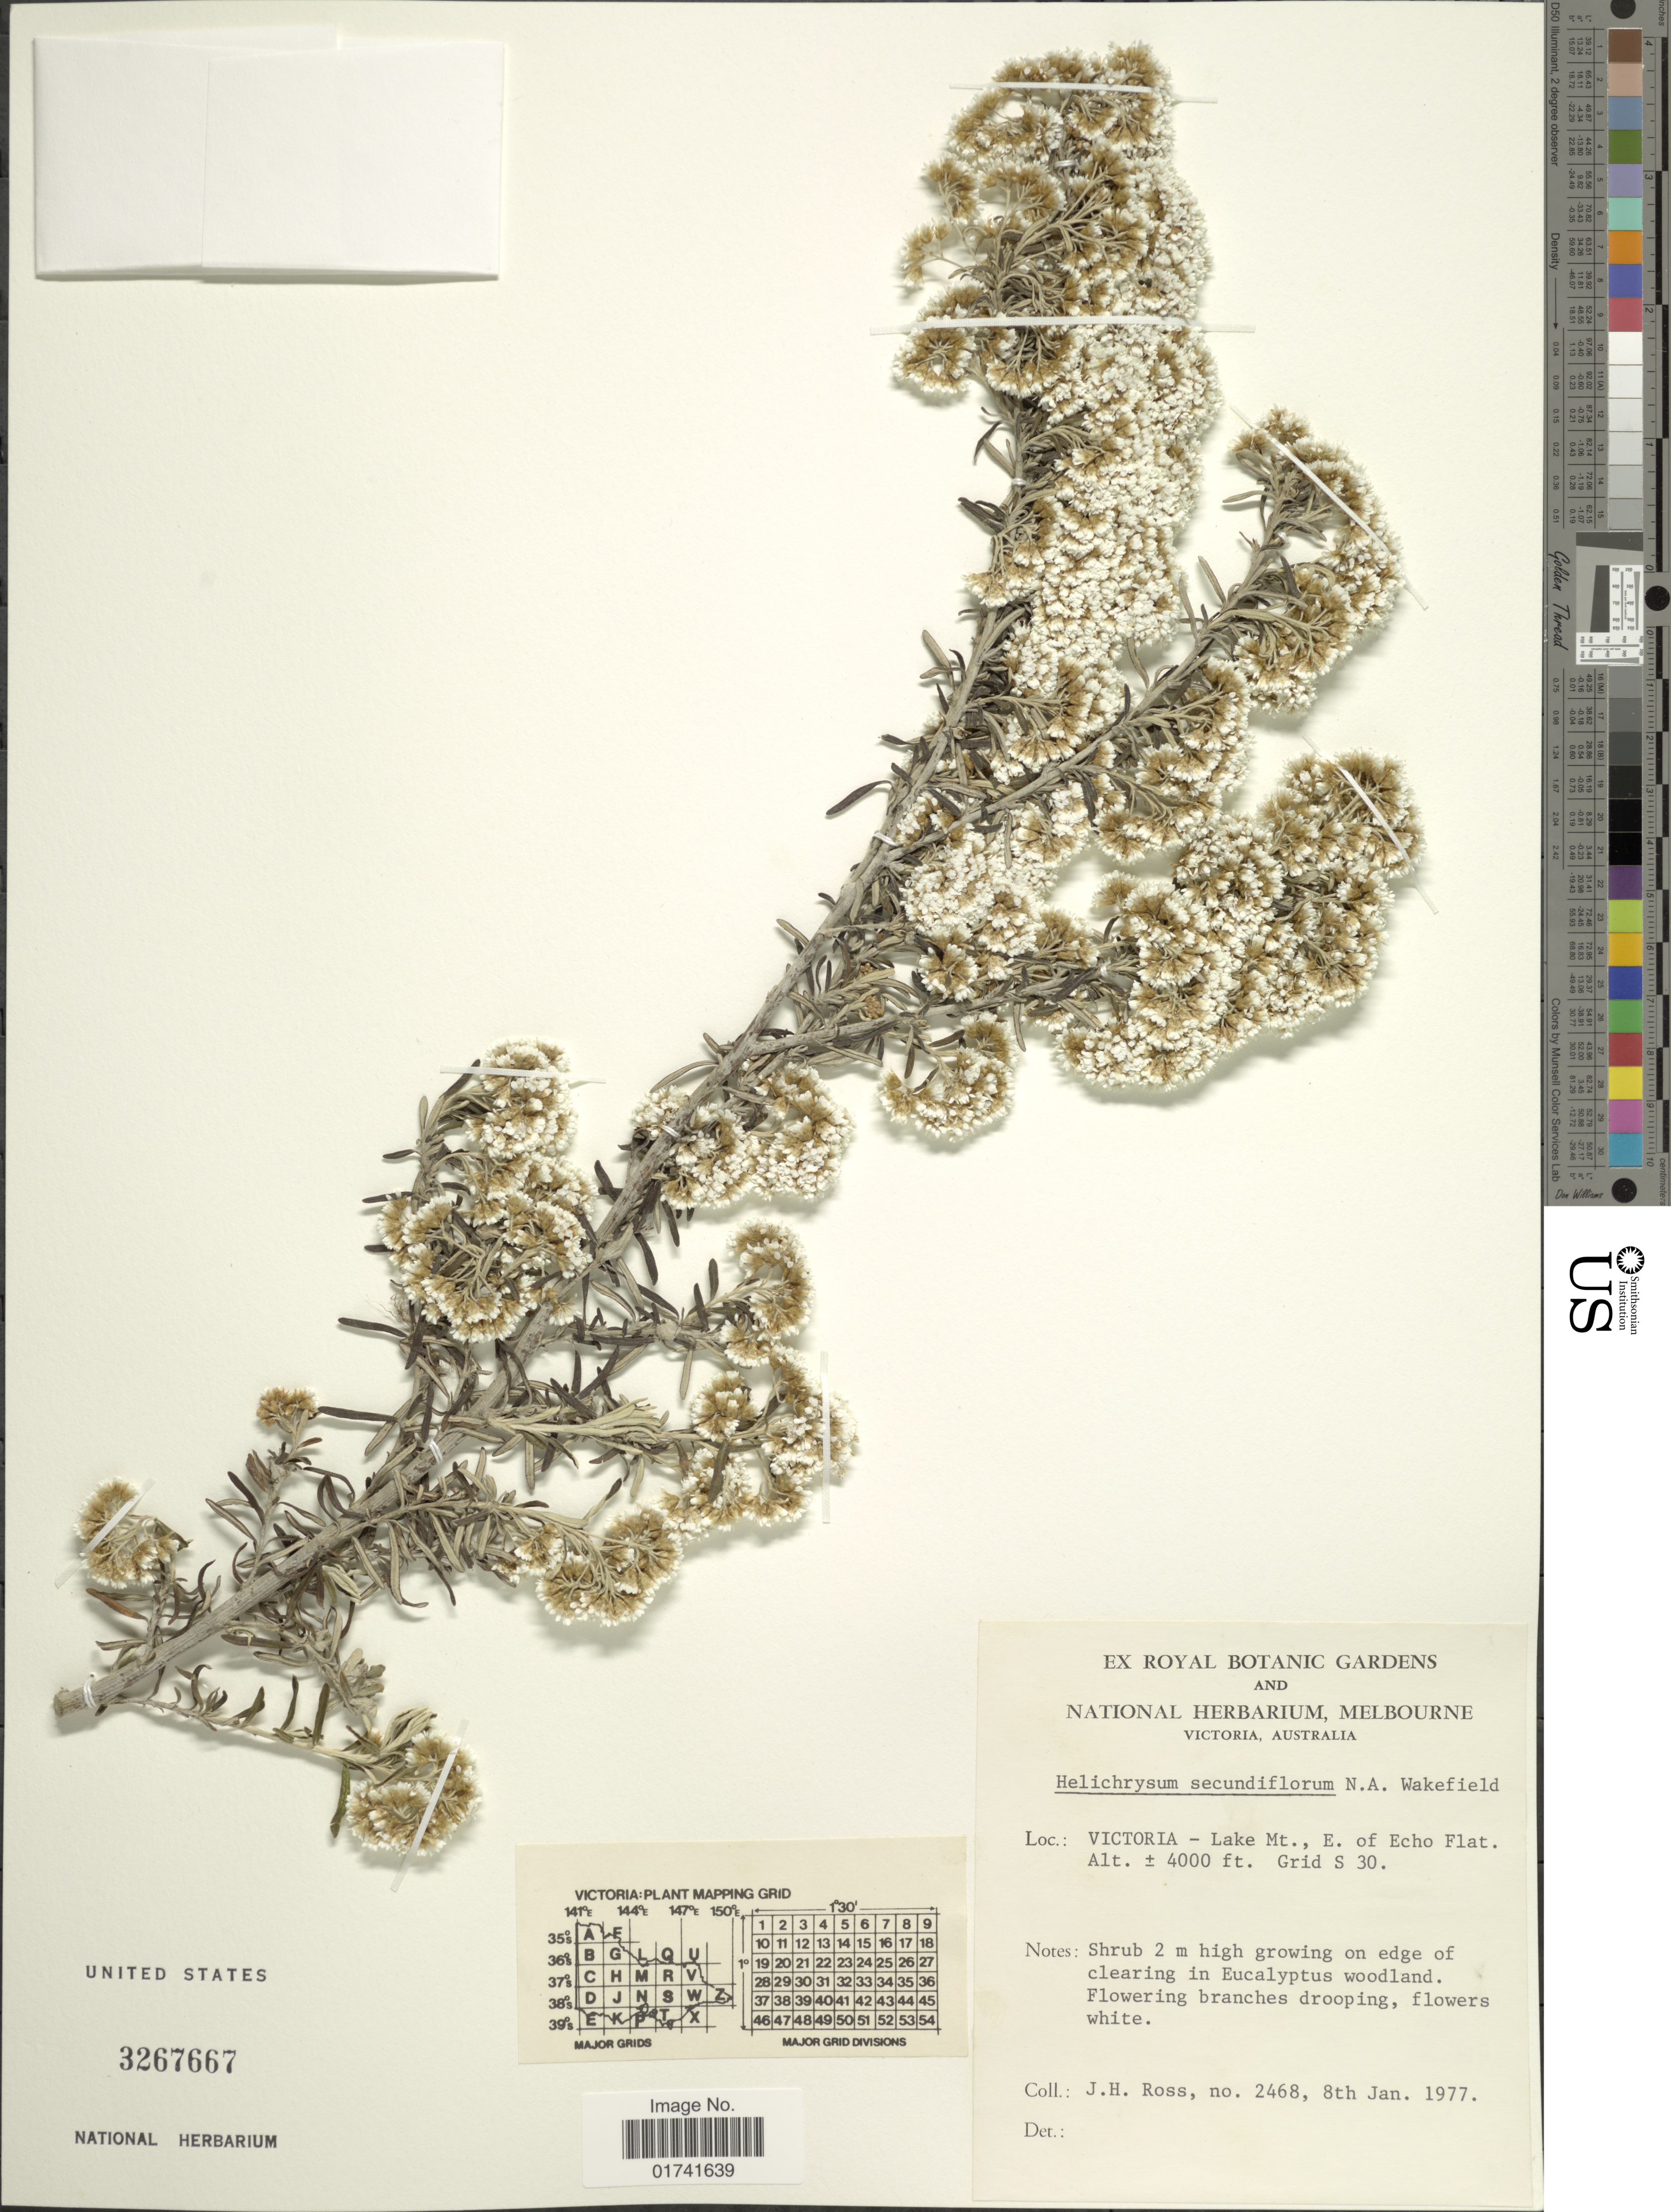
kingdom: Plantae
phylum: Tracheophyta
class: Magnoliopsida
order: Asterales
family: Asteraceae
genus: Ozothamnus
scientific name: Ozothamnus secundiflorus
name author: (N.A. Wakef.) C. Jeffrey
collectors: J. Ross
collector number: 2468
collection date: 1977-01-08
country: Australia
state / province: Victoria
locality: Victoria-Lake Mt., E. of Echo Flat, Grid S 30.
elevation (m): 1219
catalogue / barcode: US 3267667